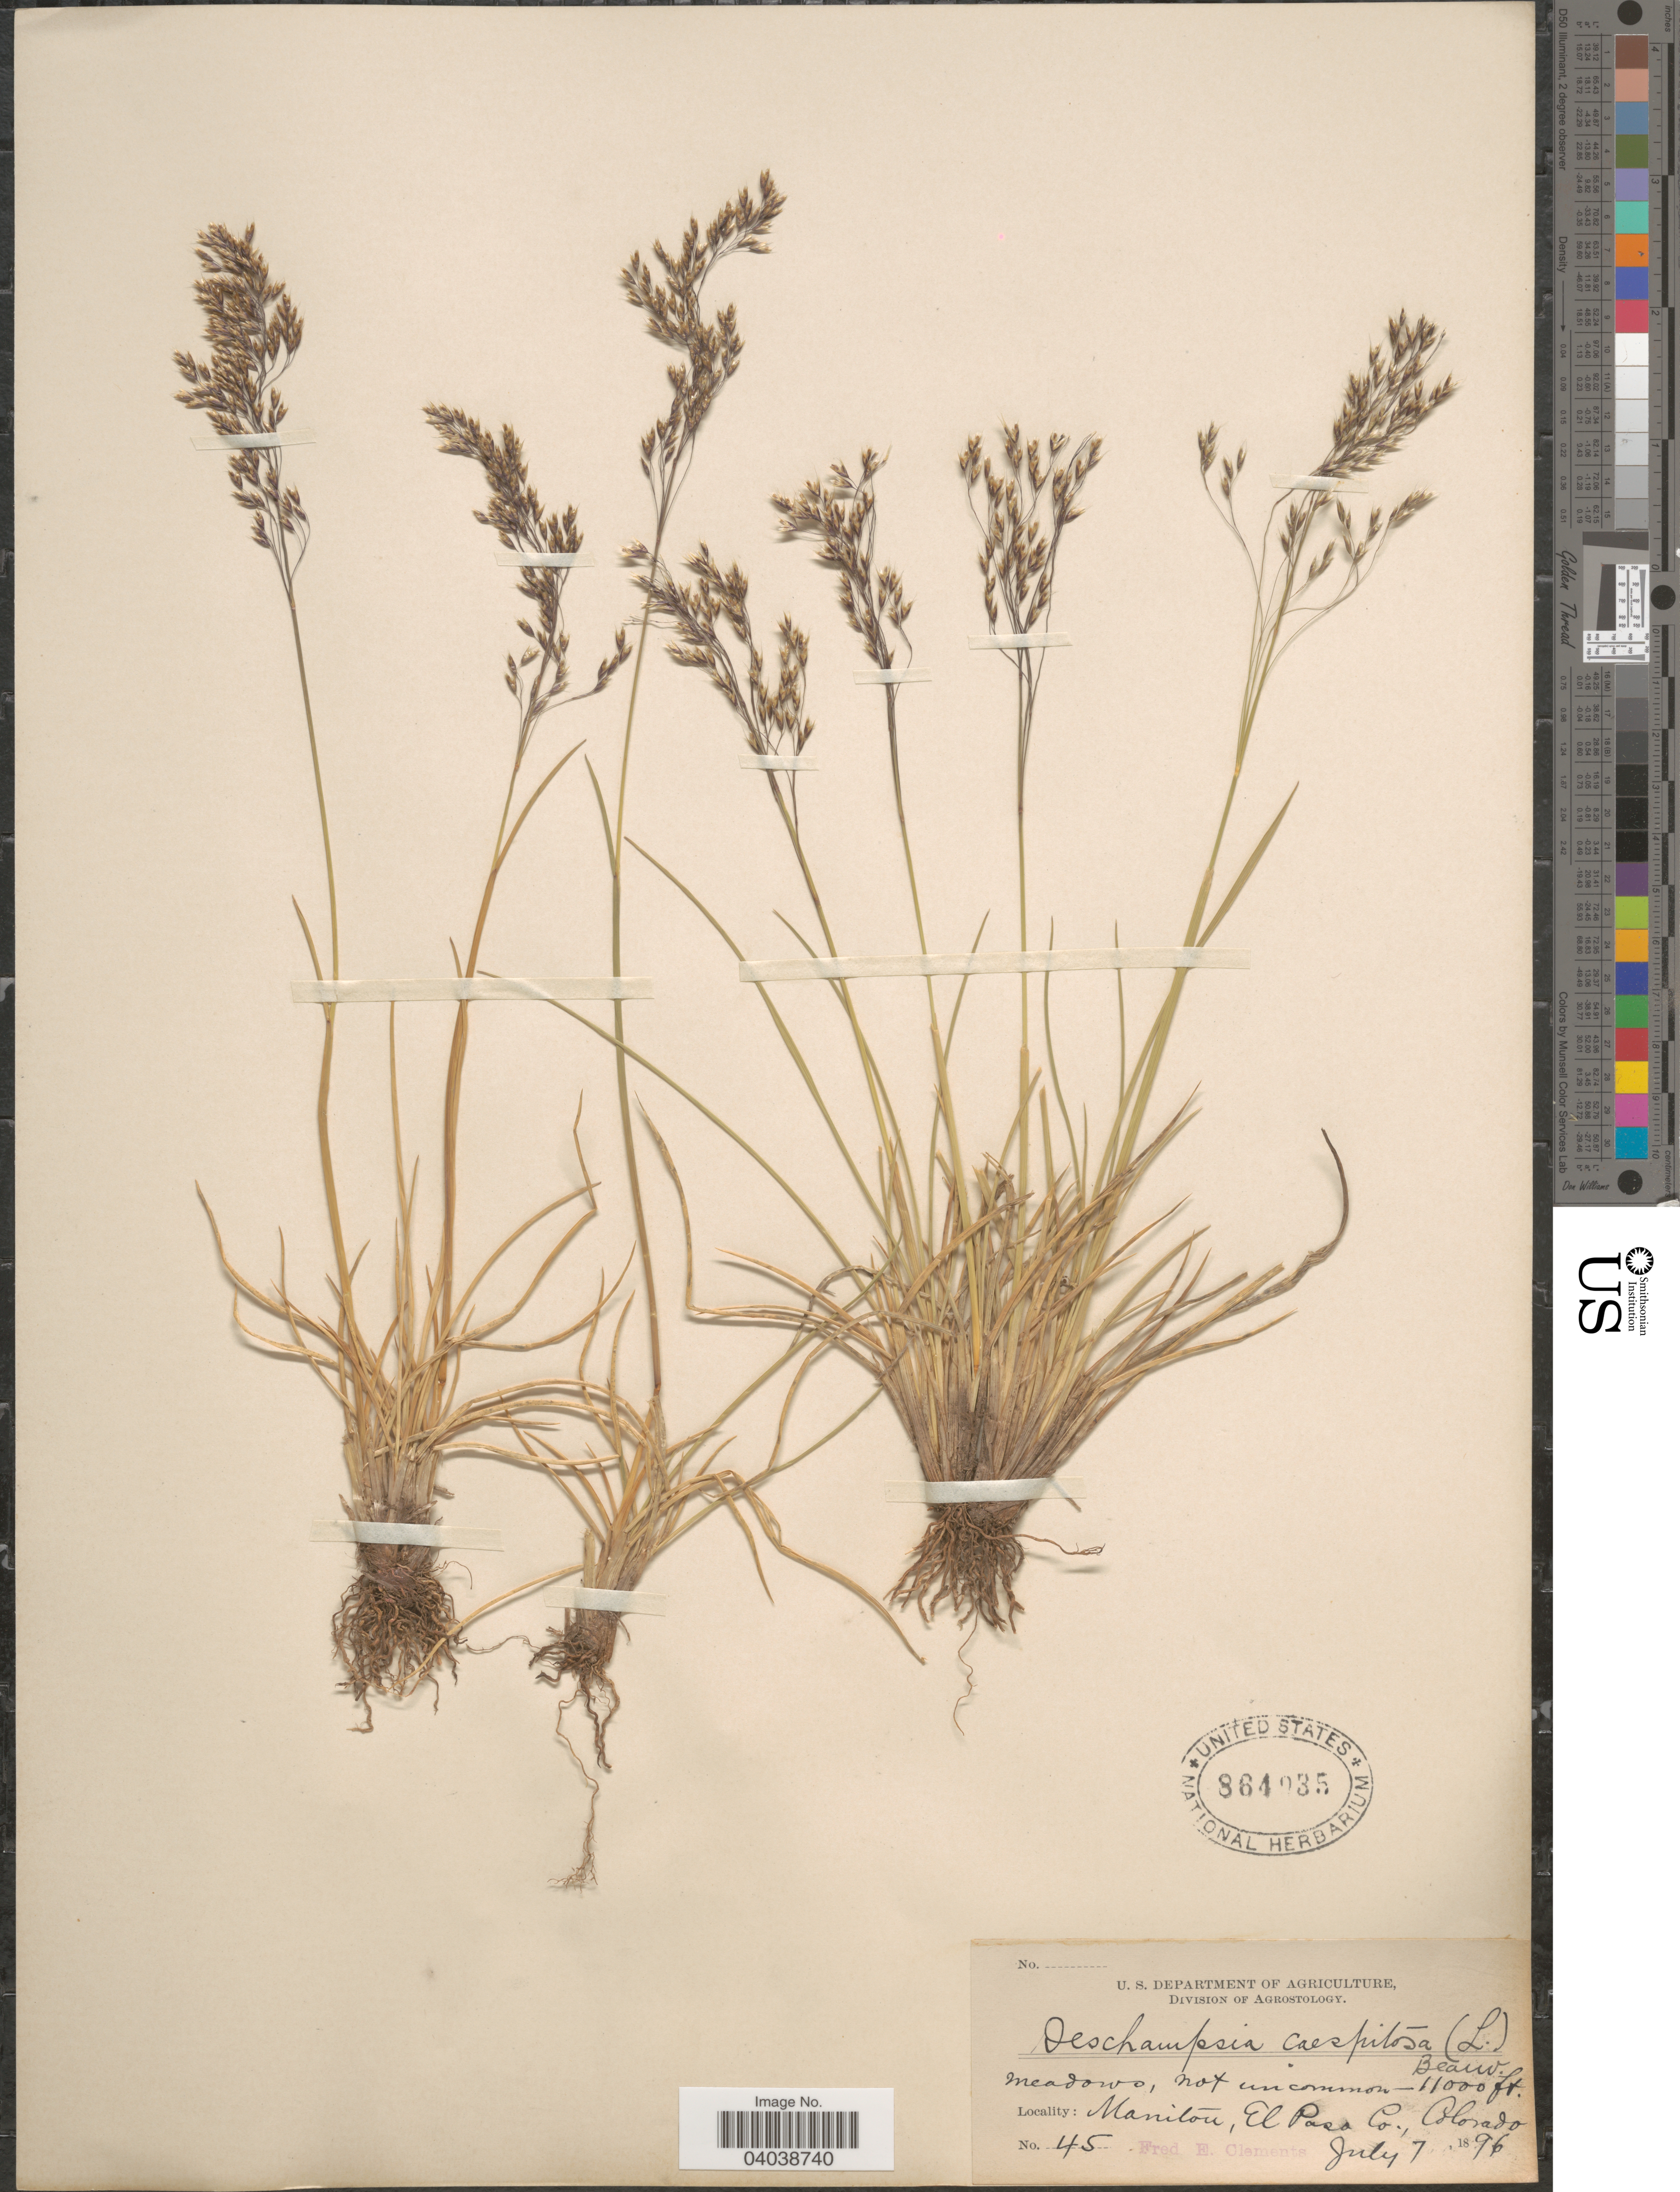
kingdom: Plantae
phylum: Tracheophyta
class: Liliopsida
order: Poales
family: Poaceae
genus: Deschampsia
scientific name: Deschampsia cespitosa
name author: (L.) P. Beauv.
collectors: F. E. Clements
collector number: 45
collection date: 1896-07-07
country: United States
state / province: Colorado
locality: Manitou, El Paso Co.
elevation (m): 3353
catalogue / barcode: US 864035